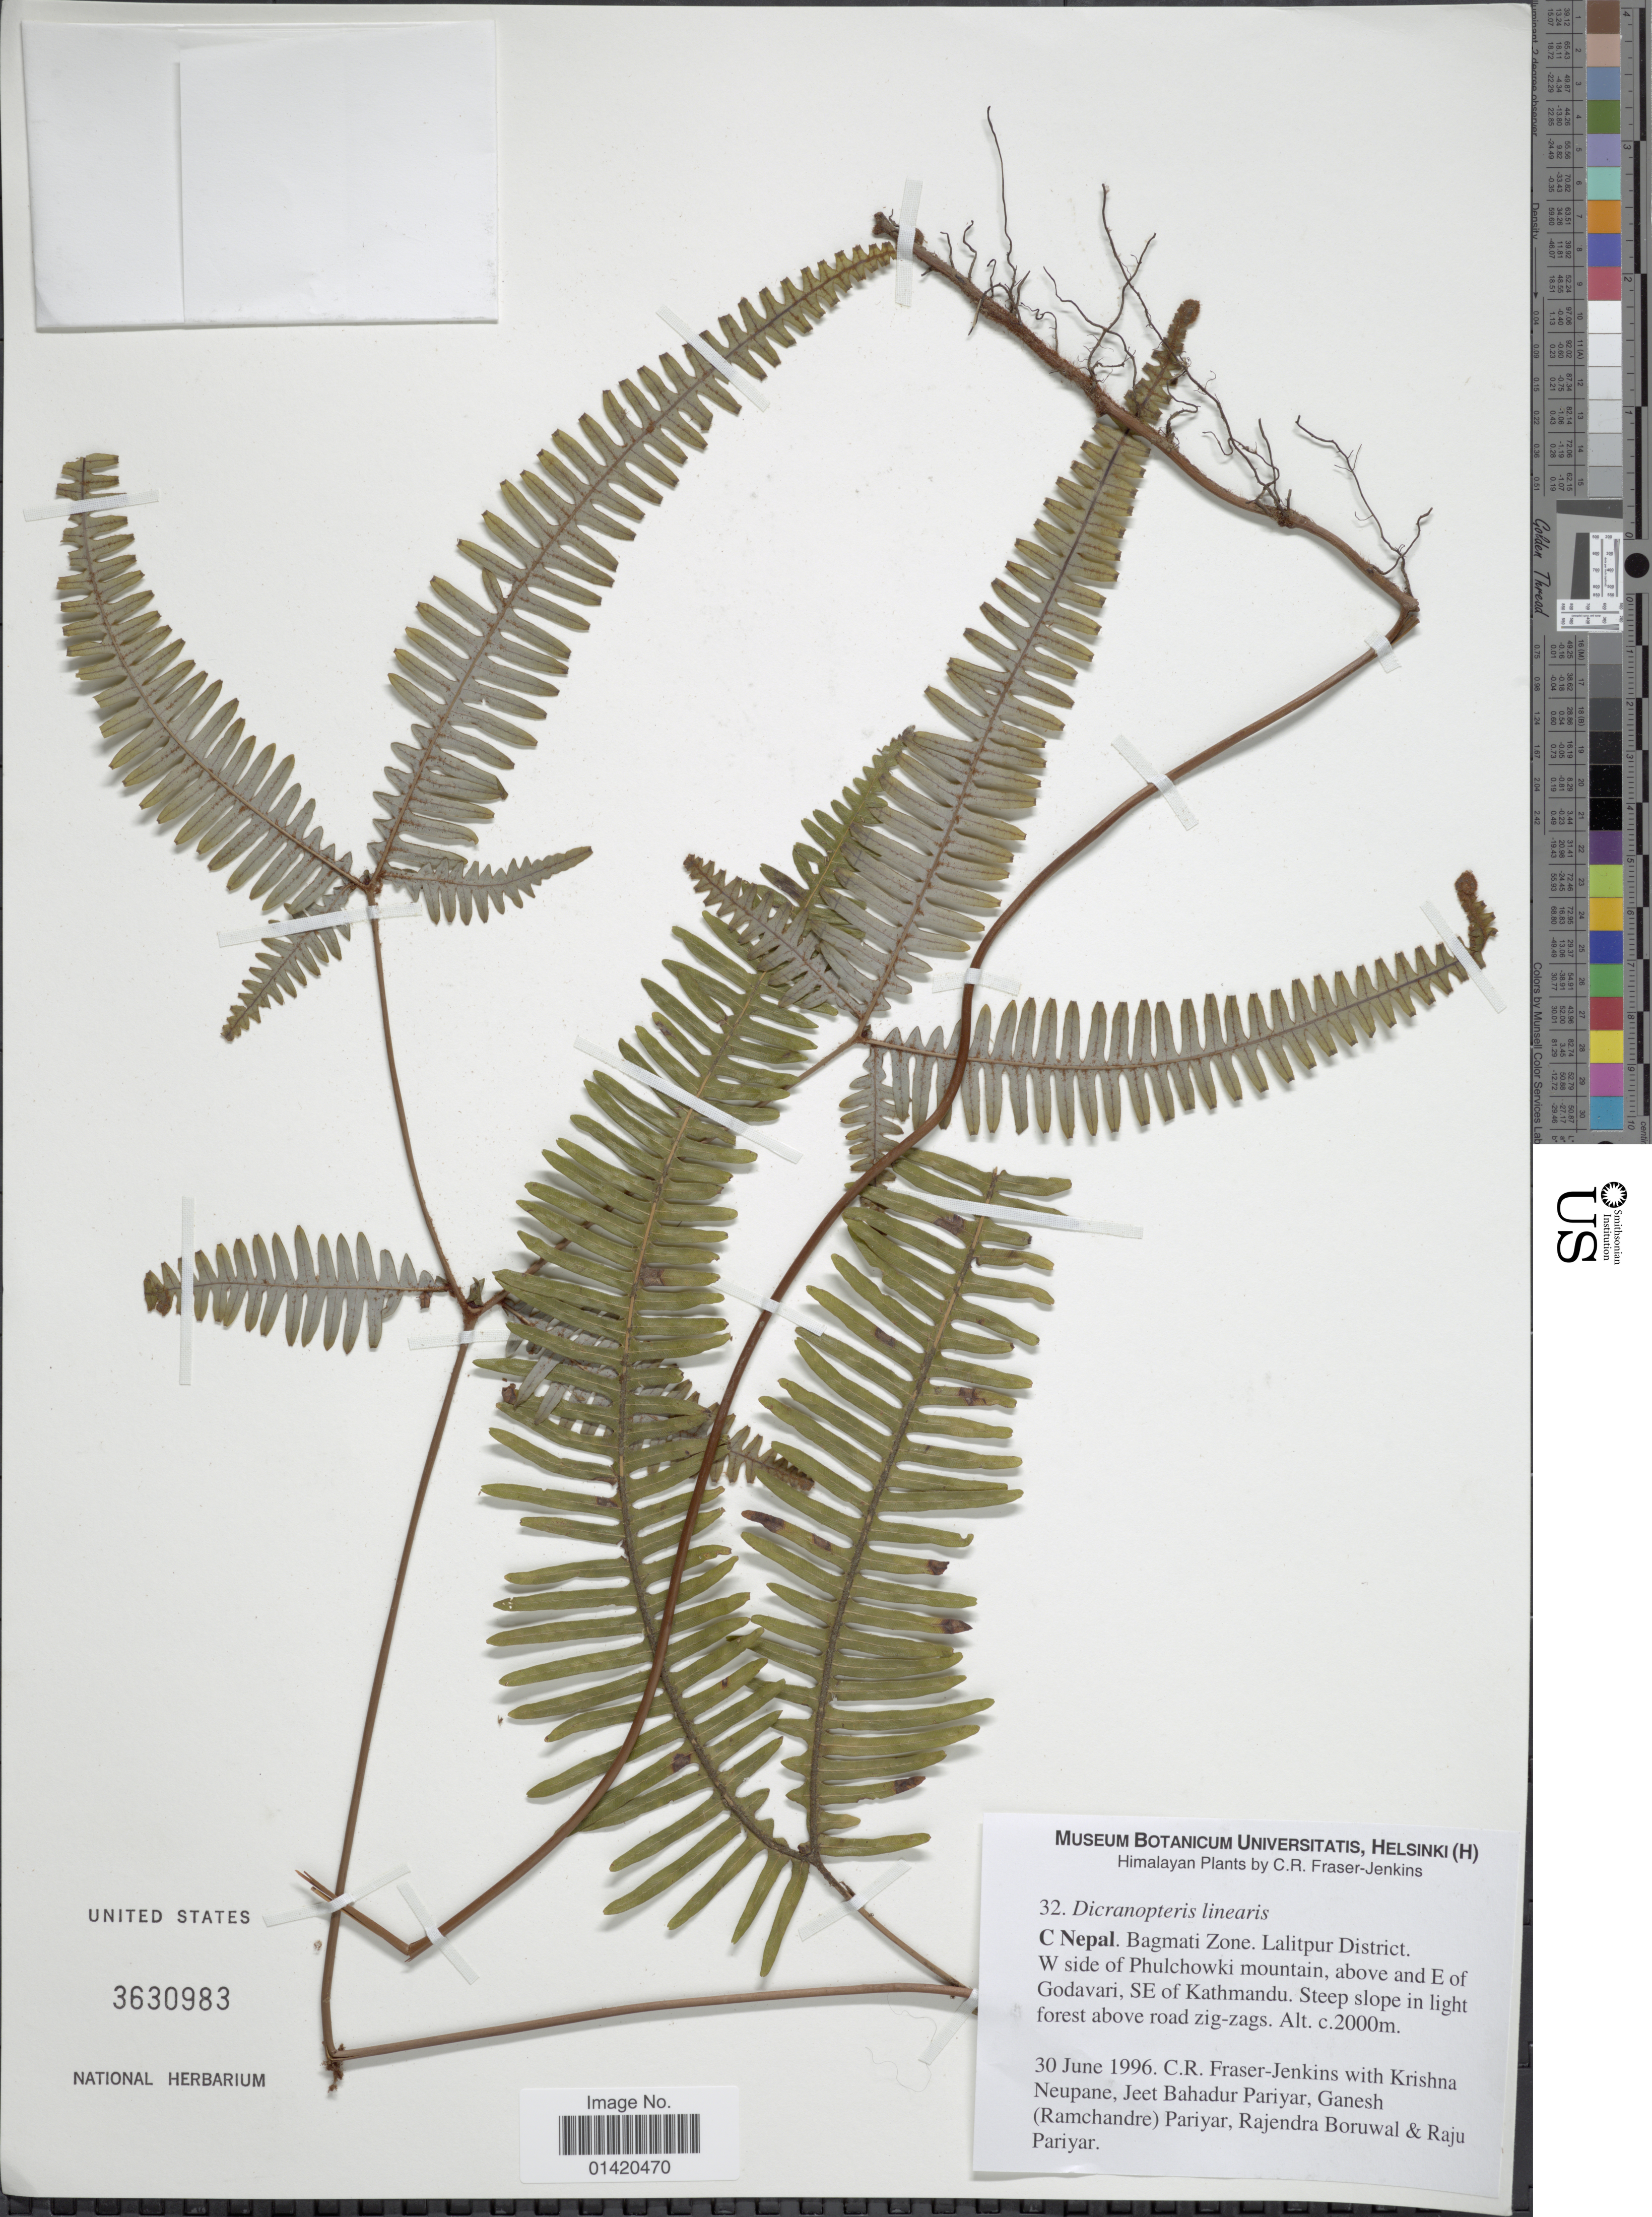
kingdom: Plantae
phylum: Tracheophyta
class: Polypodiopsida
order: Gleicheniales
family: Gleicheniaceae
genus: Dicranopteris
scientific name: Dicranopteris linearis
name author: (Burm. f.) Underw.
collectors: C. R. Fraser-Jenkins, K. Neupane, J. Pariyar, G. Pariyar & et al.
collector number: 32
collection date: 1996-06-30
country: Nepal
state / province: Bagmati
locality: C Nepal. Bagmati Zone. Lalitpur Distrcit. W side of Phulchowki mountain, above and E of Godavari, SE of Kathmandu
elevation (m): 2000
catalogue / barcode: US 3630983